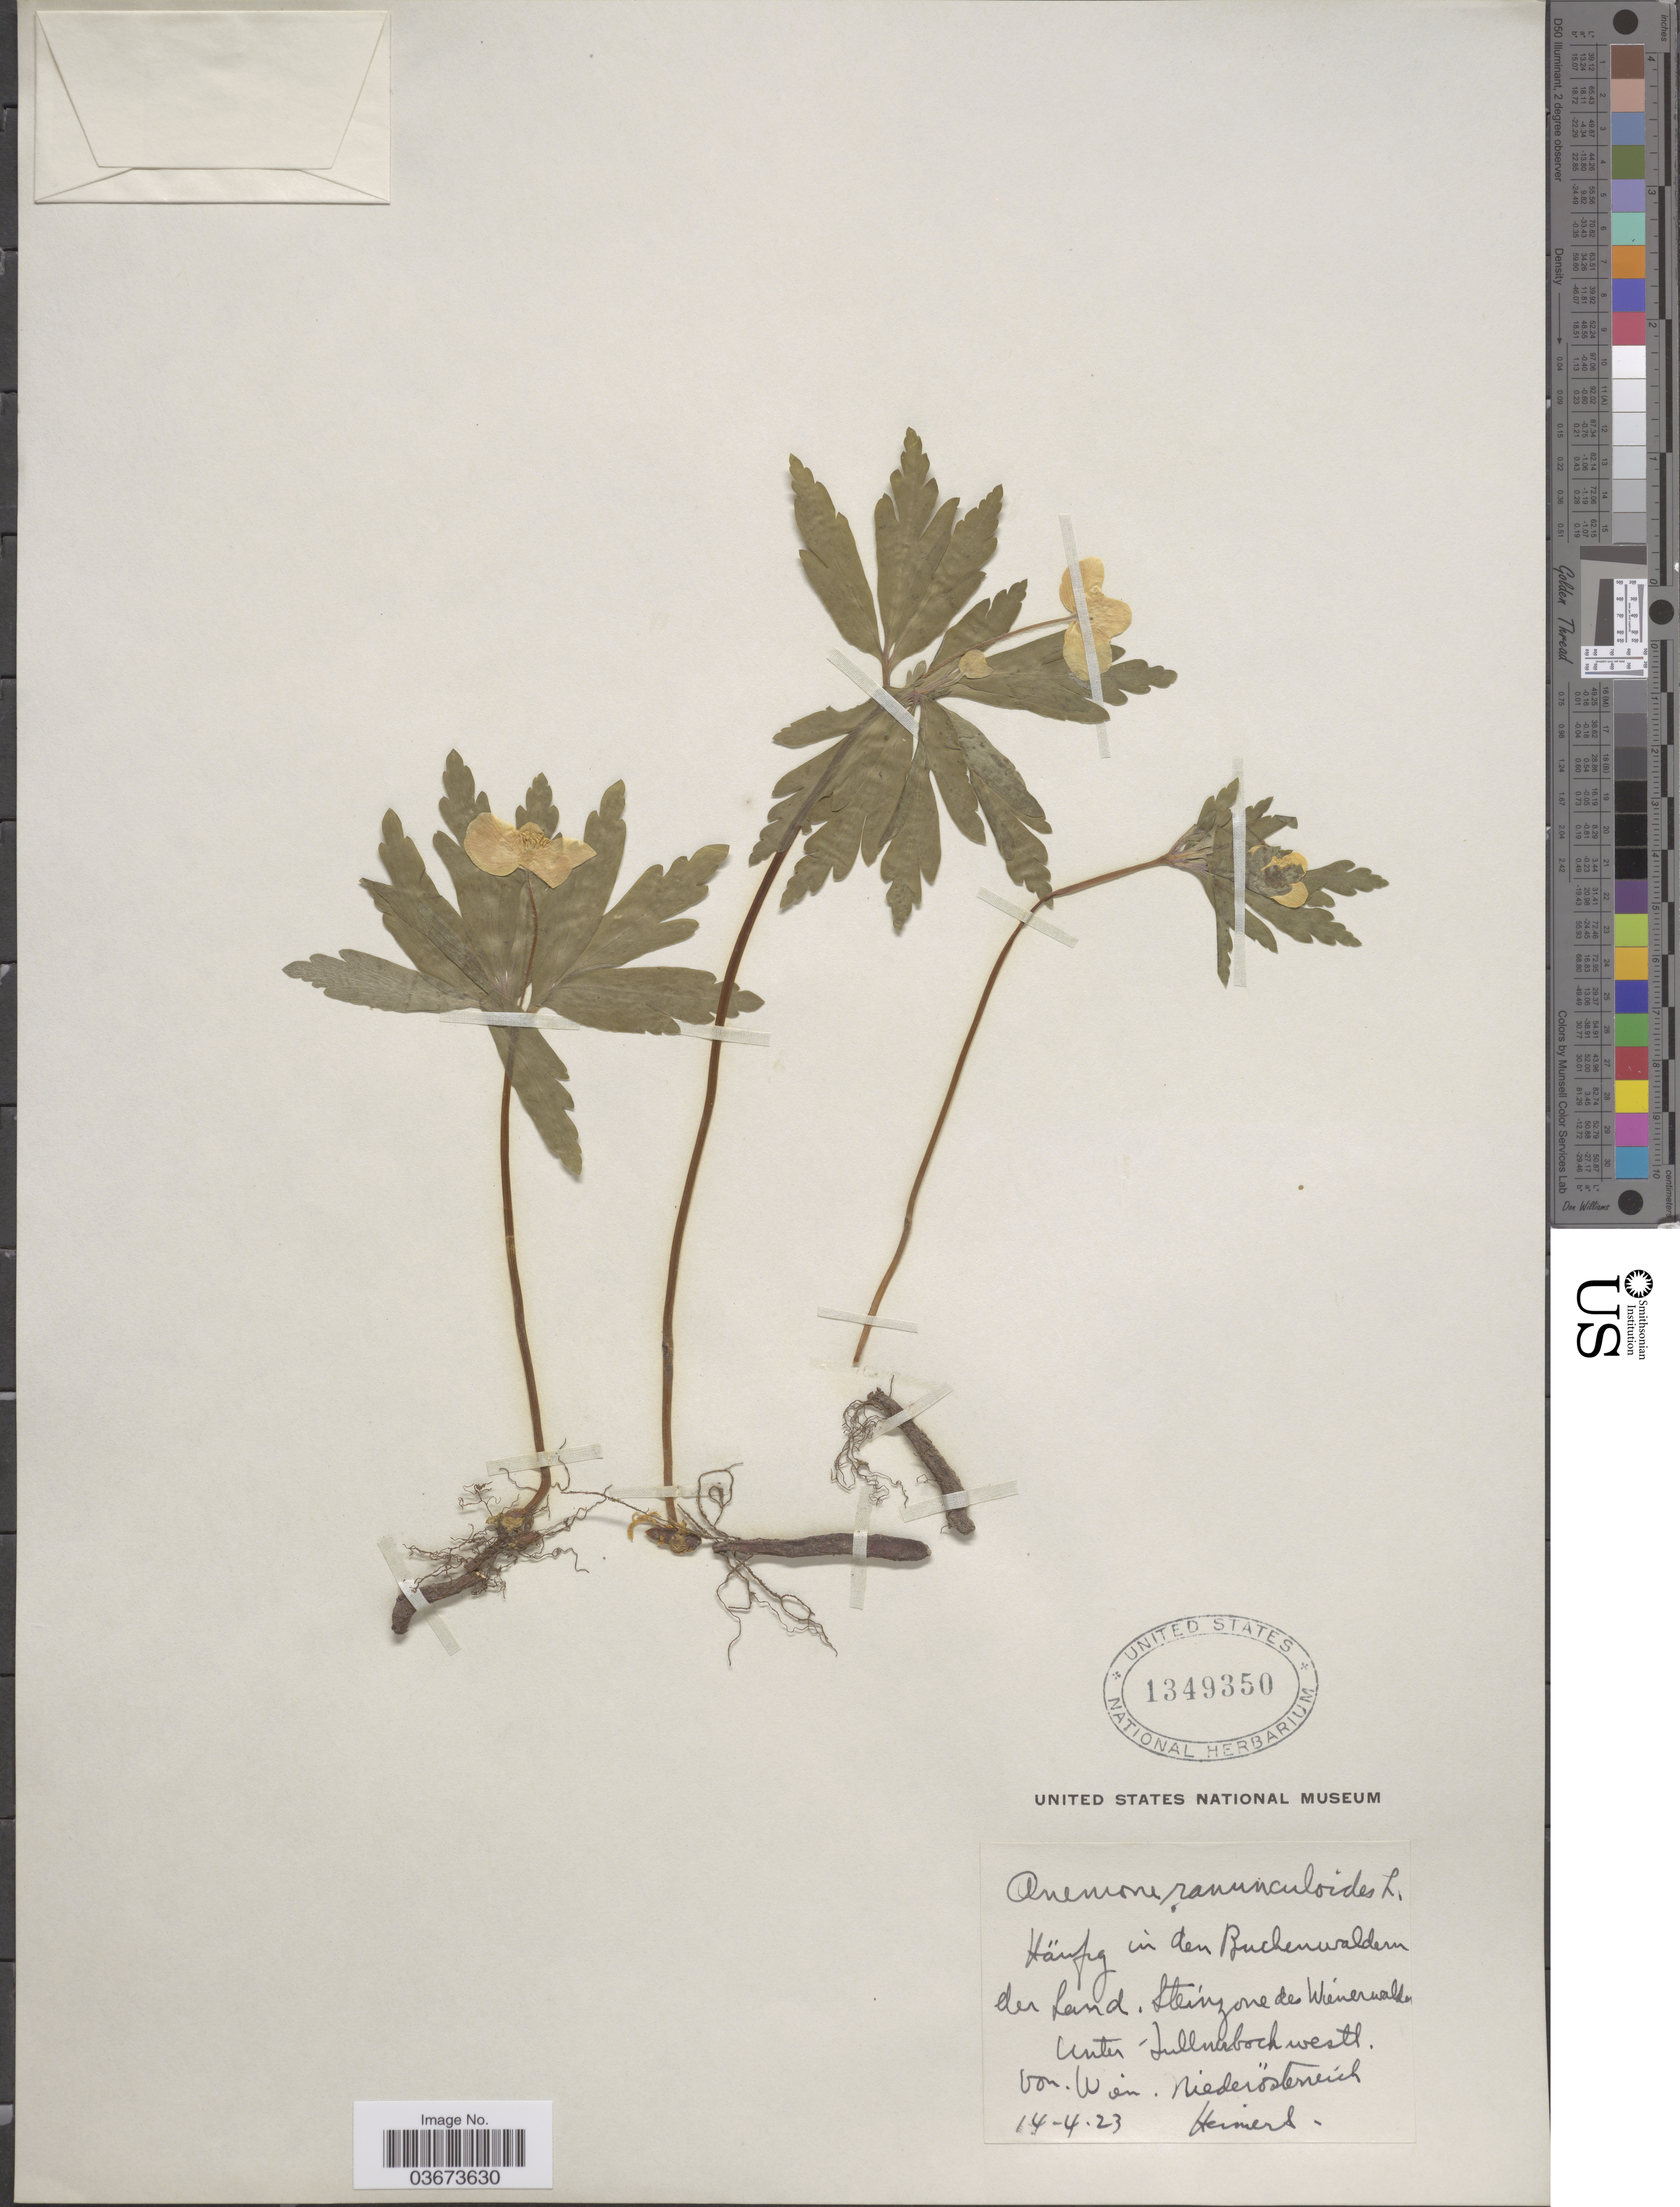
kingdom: Plantae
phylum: Tracheophyta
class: Magnoliopsida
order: Ranunculales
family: Ranunculaceae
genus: Anemone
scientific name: Anemone ranunculoides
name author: L.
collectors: Heimerl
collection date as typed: Transcribed d/m/y: 14/4/23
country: Austria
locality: Häufig in den Buchenwaldern der Land. Steinzone de Wienerwalden unter-Zullnerbock [interpreted] westl. von Wien. Niederösterreich.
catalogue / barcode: US 1349350